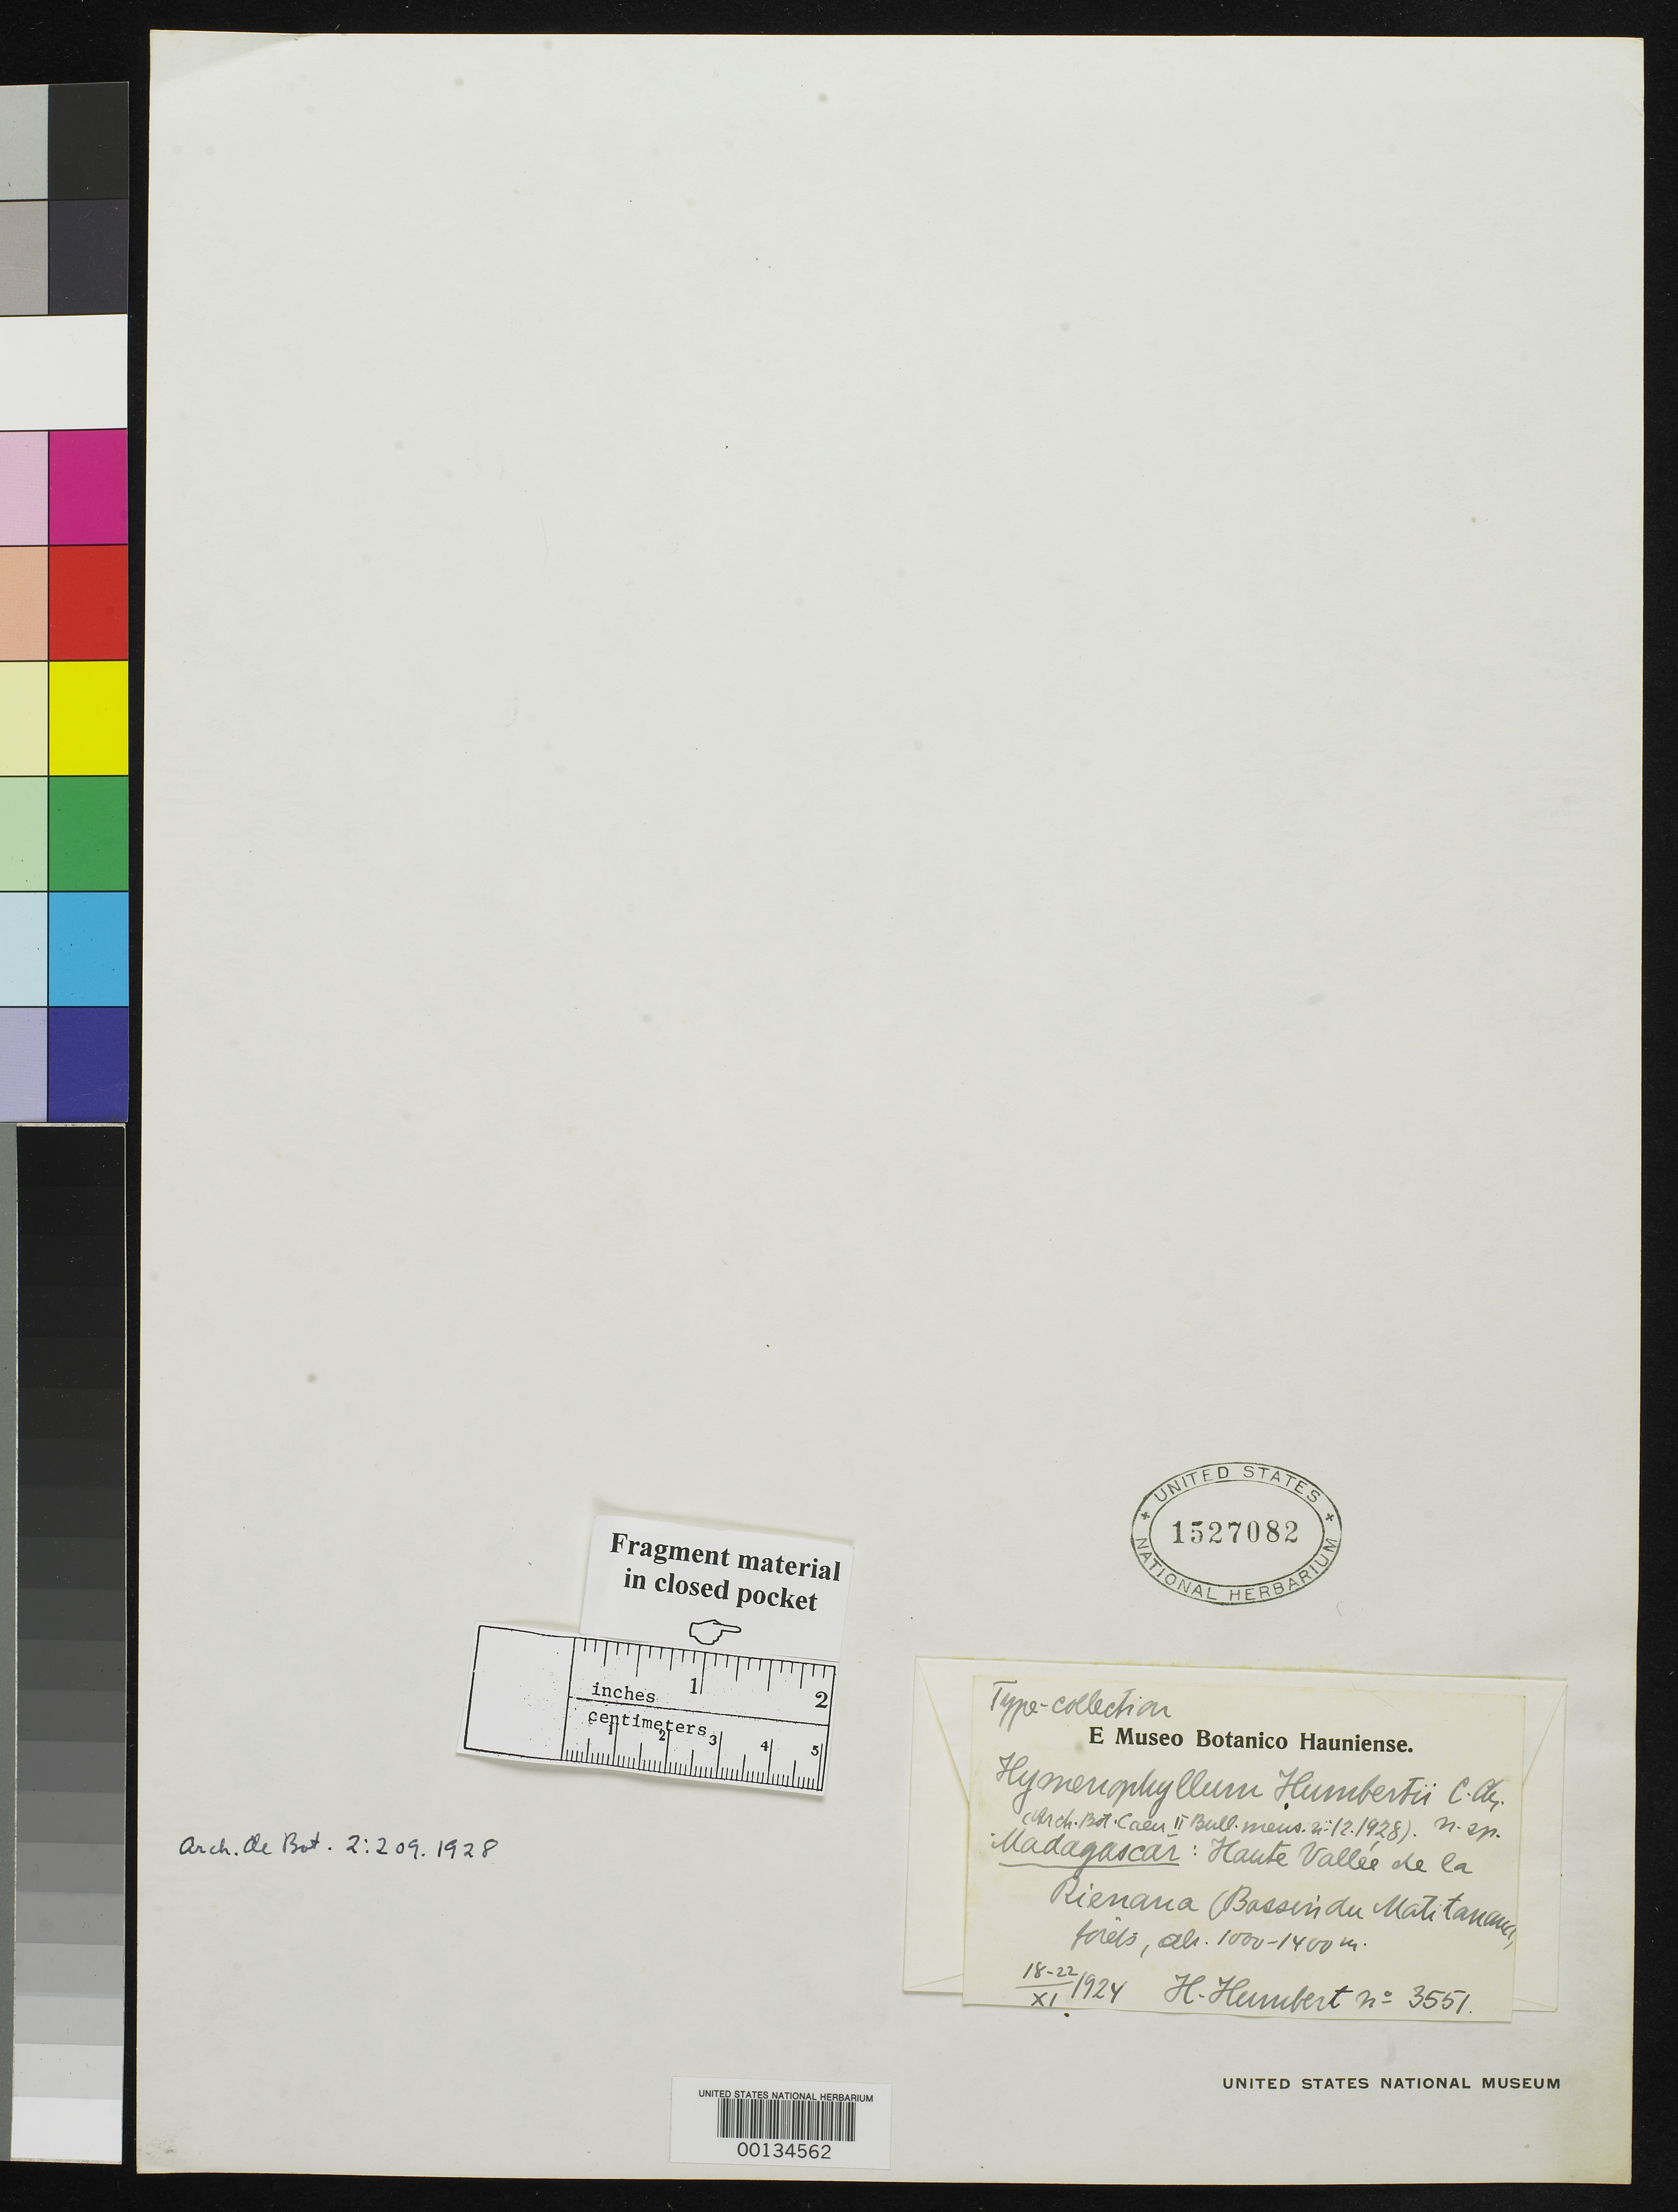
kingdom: Plantae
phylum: Tracheophyta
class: Polypodiopsida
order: Hymenophyllales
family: Hymenophyllaceae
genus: Hymenophyllum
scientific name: Hymenophyllum humbertii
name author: C. Chr.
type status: Type Collection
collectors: H. Humbert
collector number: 3551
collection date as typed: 18 Nov 1924 to 22 Nov 1922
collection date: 1922-11-22/1924-11-18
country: Madagascar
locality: Haute Vallee de La Rienuria.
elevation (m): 1000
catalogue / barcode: US 1527082